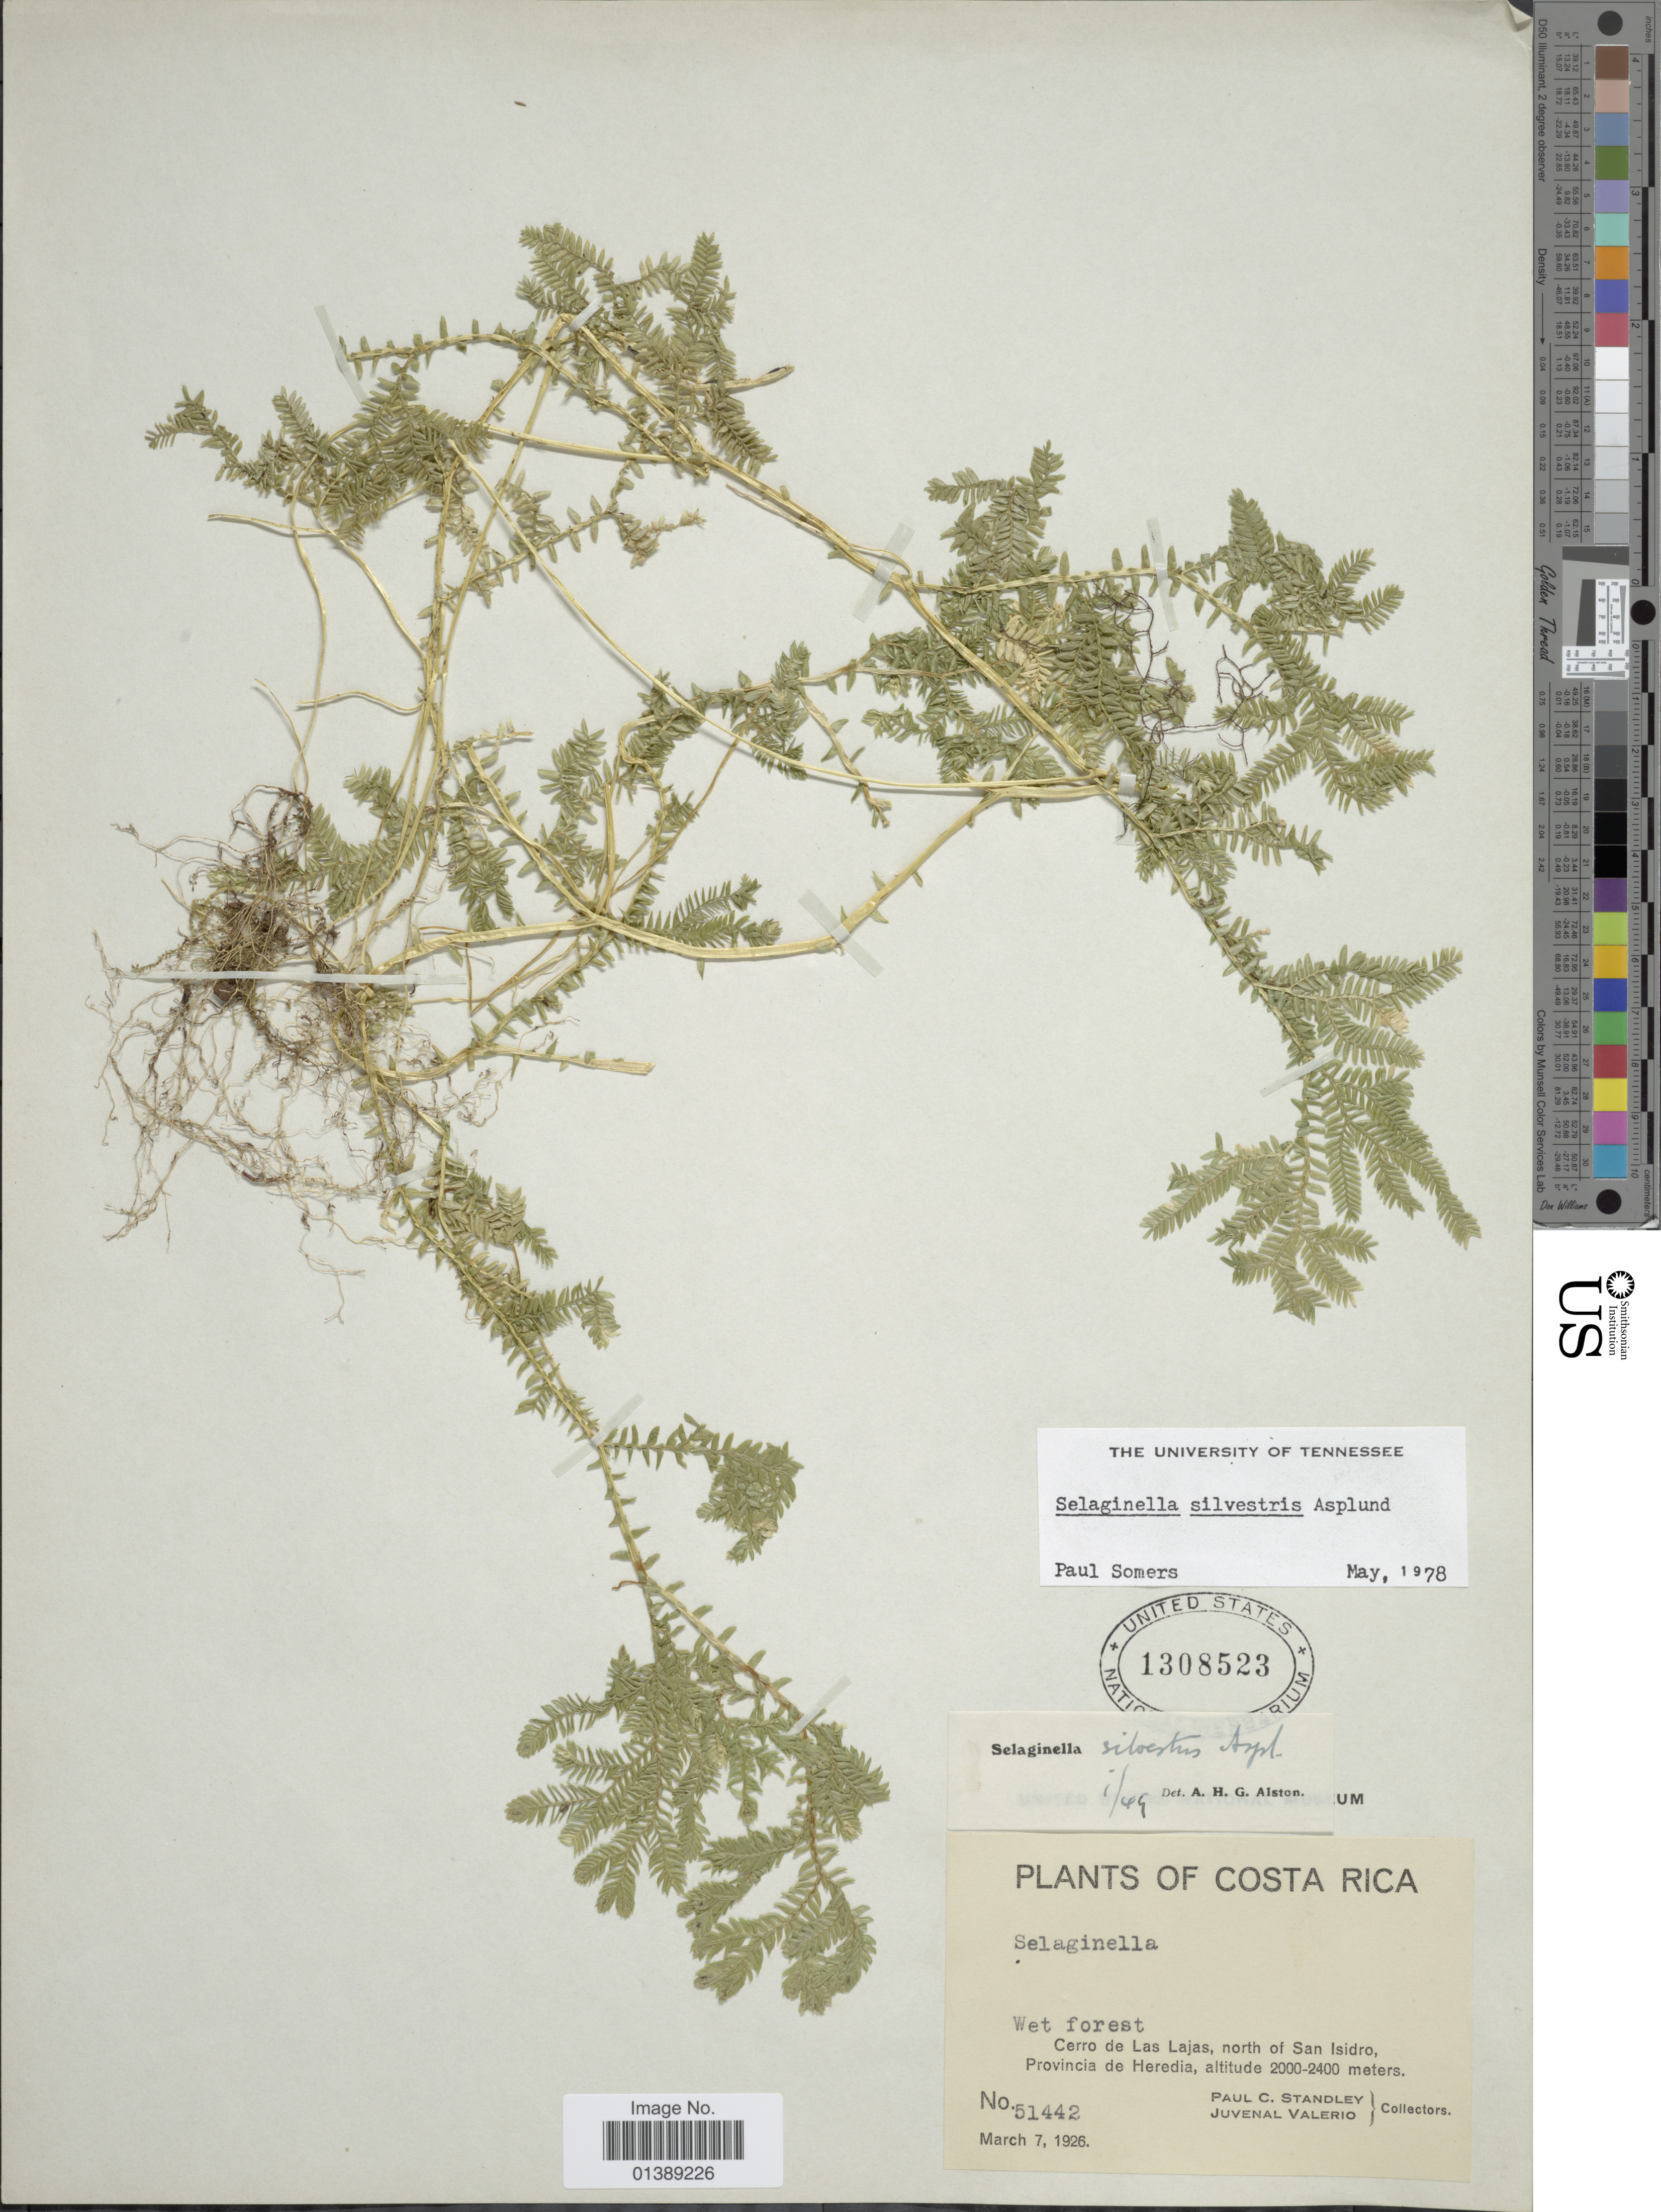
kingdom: Plantae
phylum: Tracheophyta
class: Lycopodiopsida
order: Selaginellales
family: Selaginellaceae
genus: Selaginella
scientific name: Selaginella silvestris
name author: Aspl.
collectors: P. C. Standley & J. Valerio R.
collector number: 51442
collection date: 1926-03-07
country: Costa Rica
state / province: Heredia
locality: Cerro de las Lajas, north San isidro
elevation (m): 2000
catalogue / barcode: US 1308523